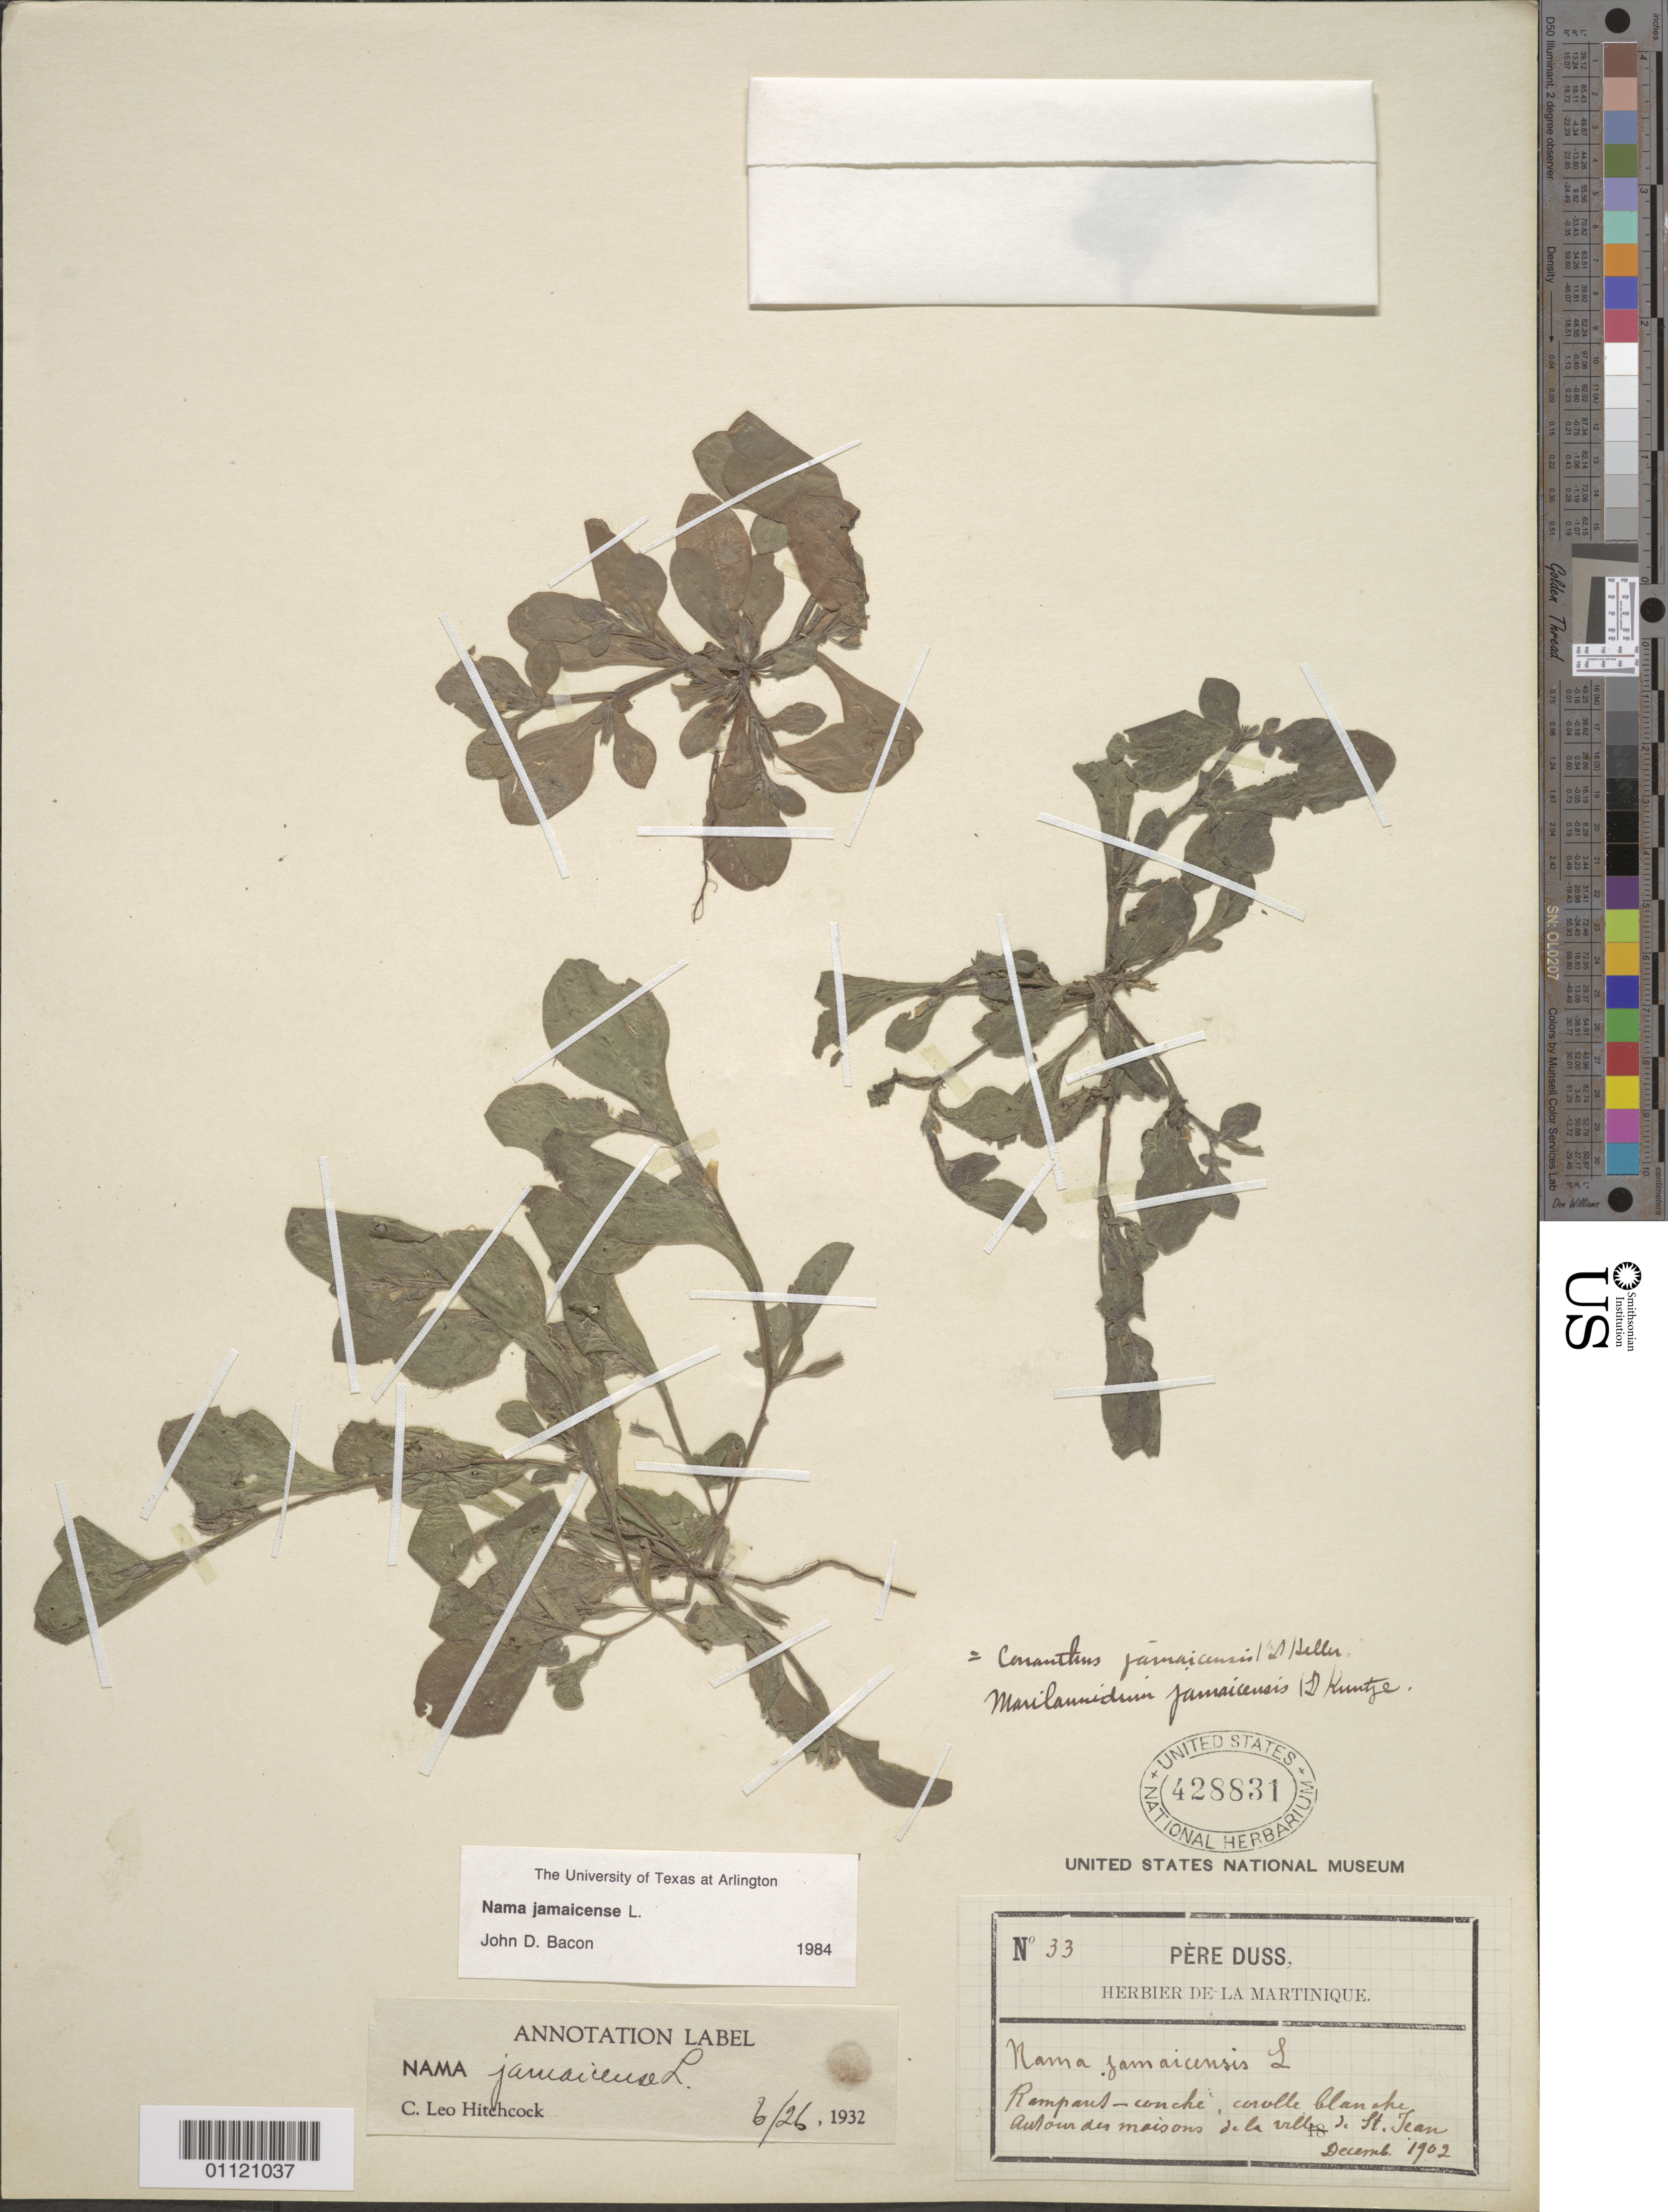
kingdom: Plantae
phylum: Tracheophyta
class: Magnoliopsida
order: Boraginales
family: Namaceae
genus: Nama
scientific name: Nama jamaicensis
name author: L.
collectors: Herbier de la Martinique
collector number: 33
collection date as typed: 01 Dec 1902 to 31 Dec 1902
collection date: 1902-12-01/1902-12-31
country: Martinique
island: Martinique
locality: Autour des maisons de la ville de St. Jean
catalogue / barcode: US 428831